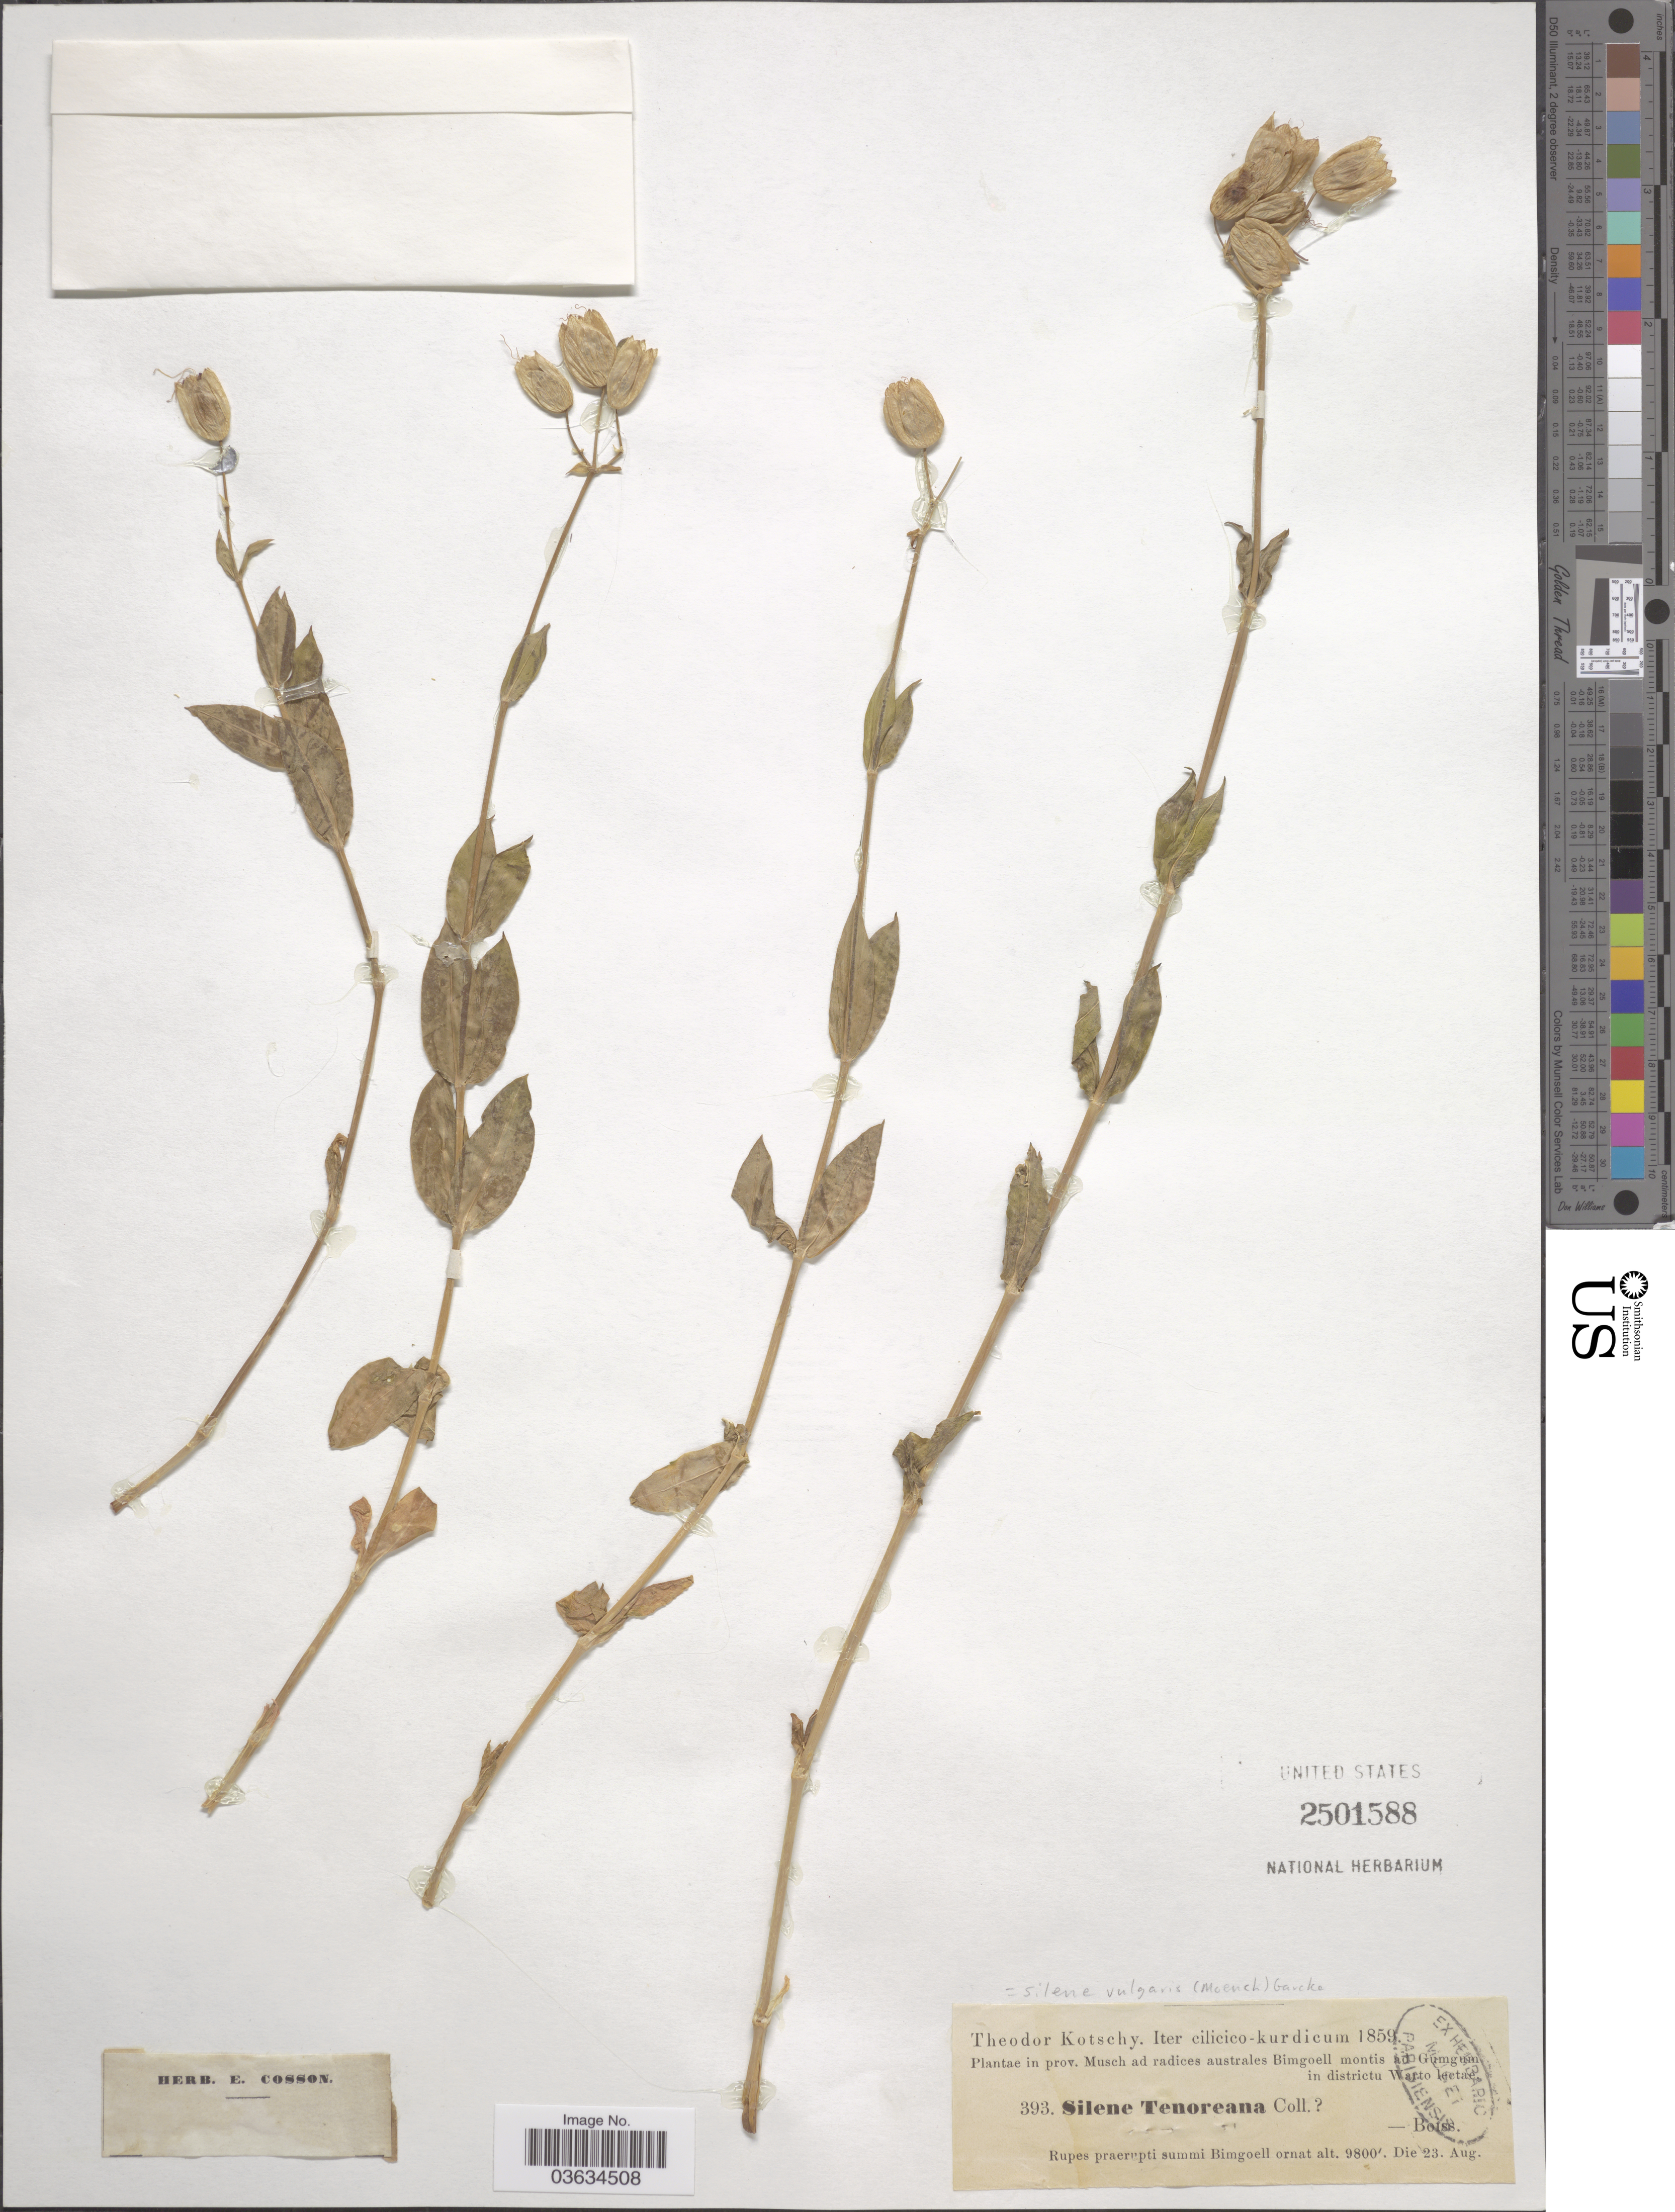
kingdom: Plantae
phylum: Tracheophyta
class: Magnoliopsida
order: Caryophyllales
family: Caryophyllaceae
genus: Silene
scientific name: Silene vulgaris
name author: (Moench) Garcke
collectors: K. G. Kotschy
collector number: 393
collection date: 1859-08-23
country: Turkey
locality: Iter cilicico-kurdicum. Prov. Muschad radices australes Bimgoell montis ad Gumgum in districtu Warto. Rupes praerupti summi Bimgoell ornat.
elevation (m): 2987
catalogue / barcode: US 2501588